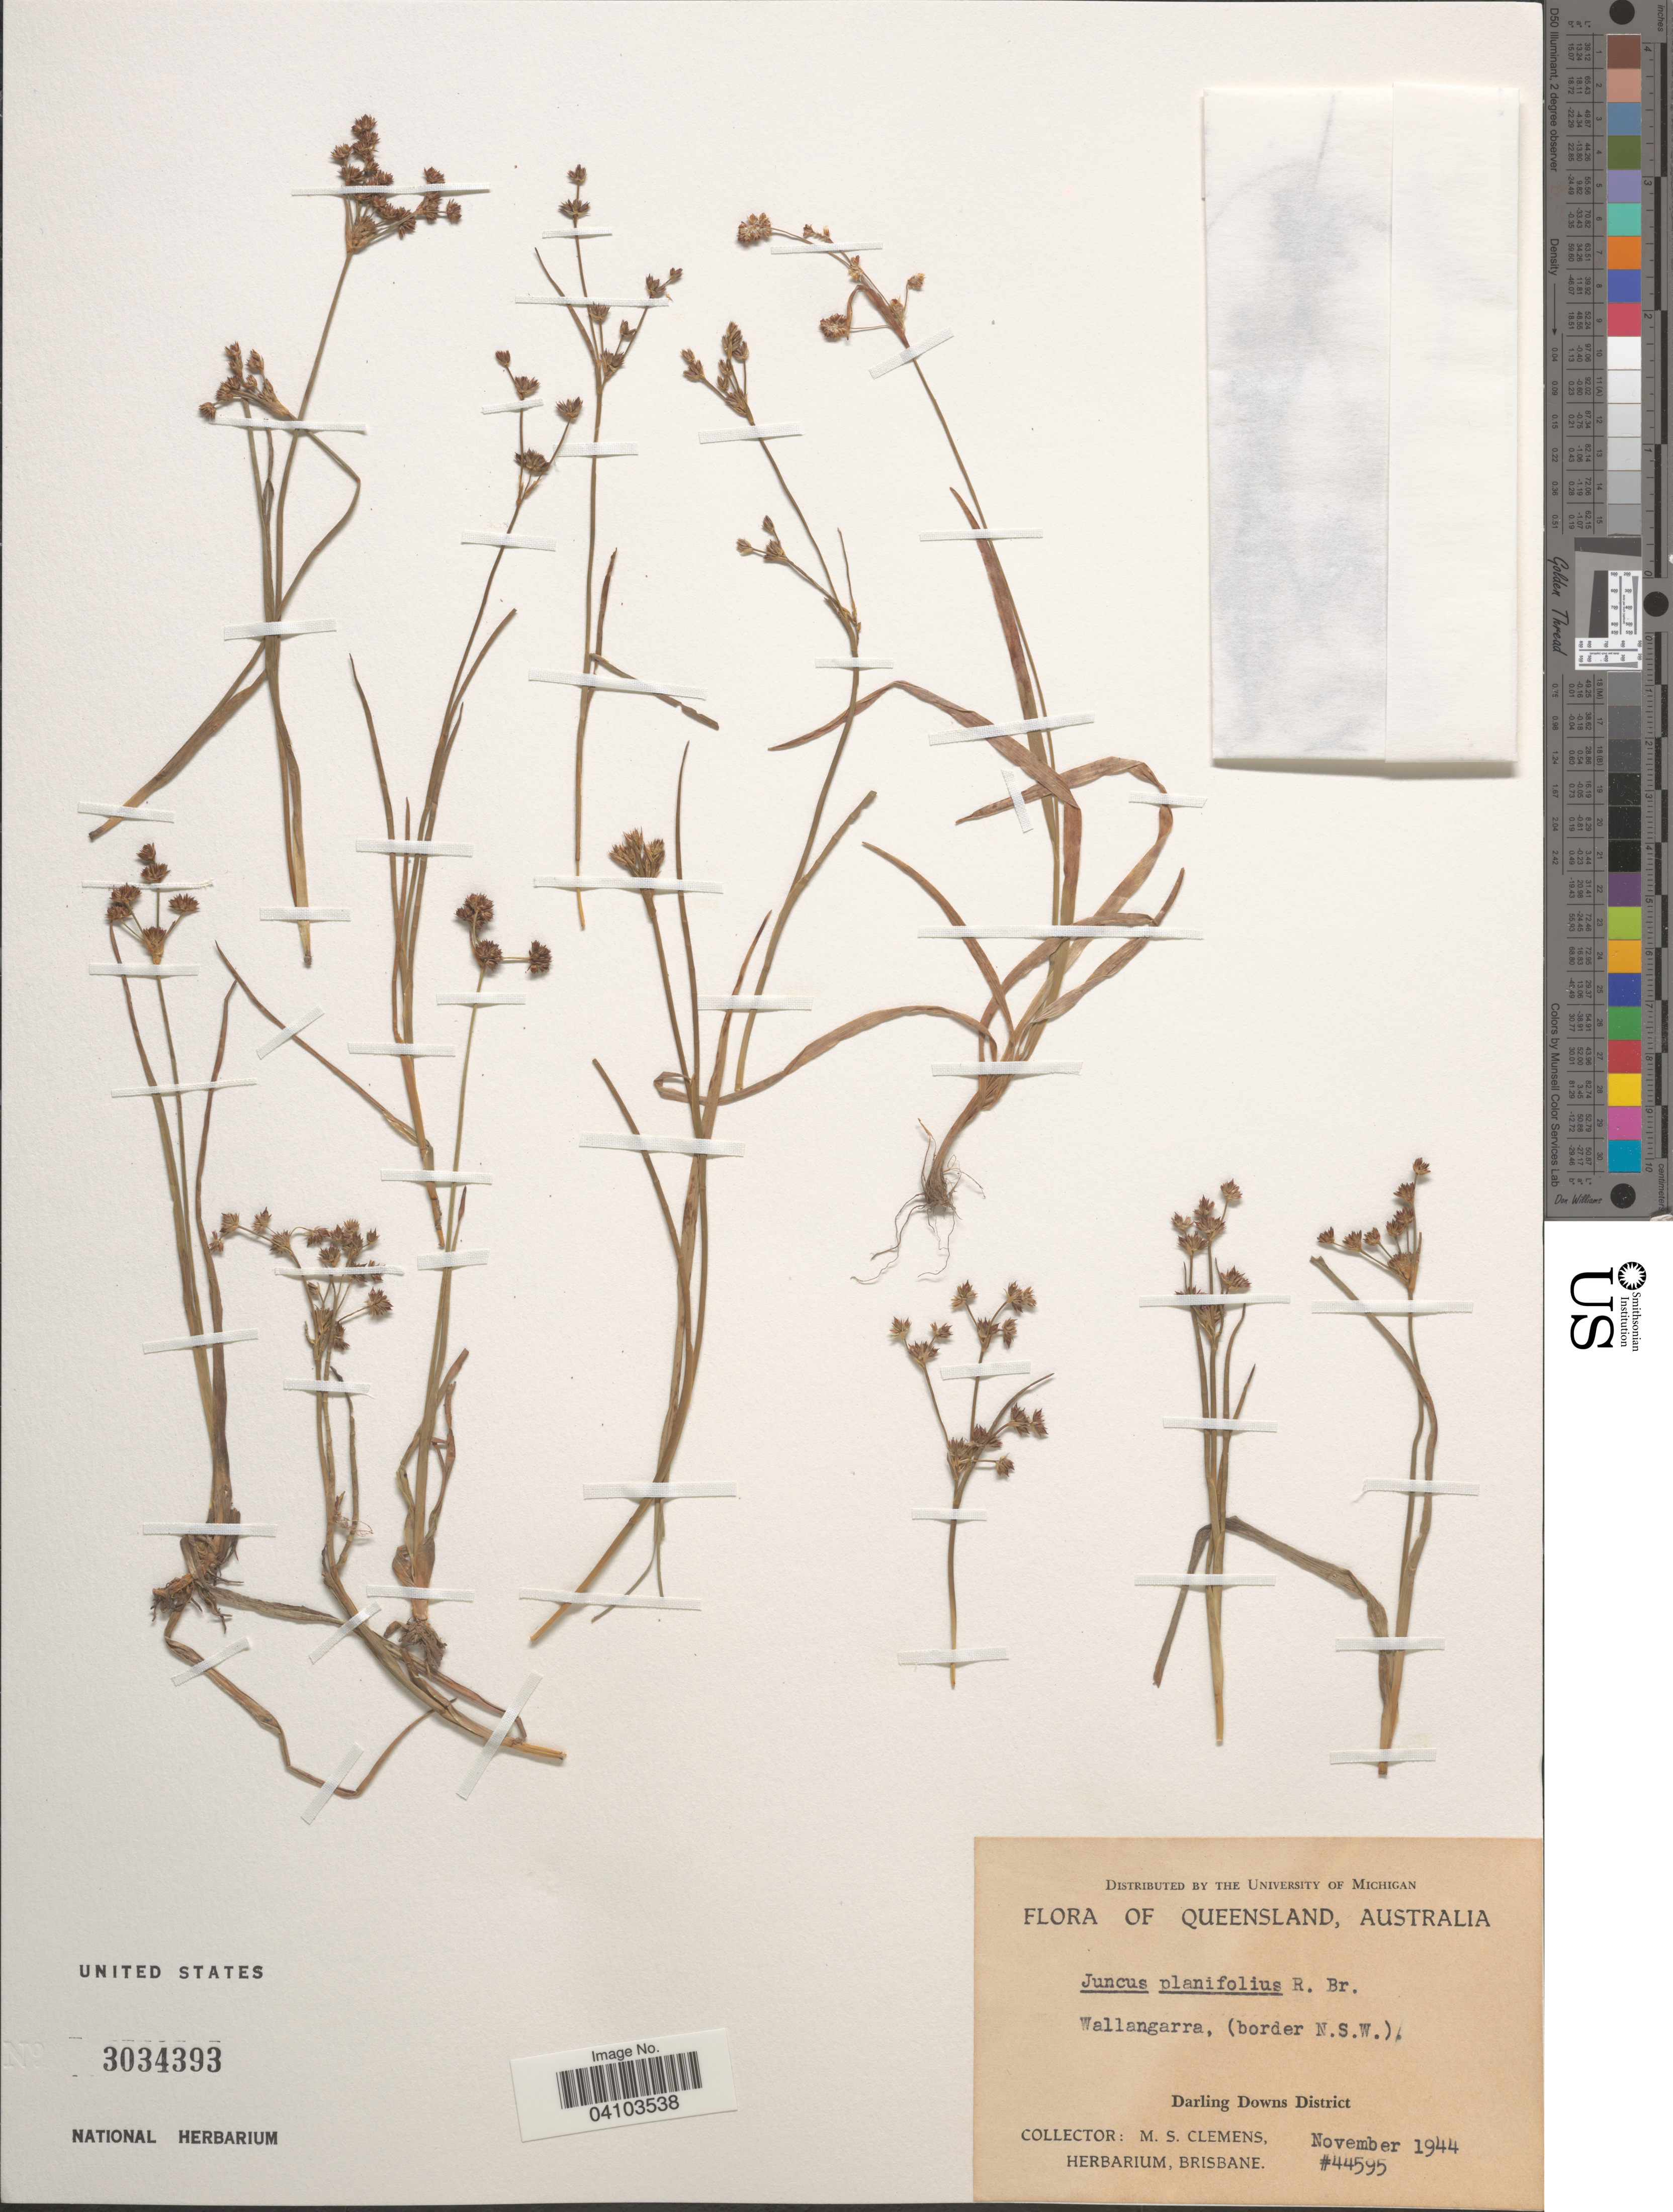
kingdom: Plantae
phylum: Tracheophyta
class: Liliopsida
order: Poales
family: Juncaceae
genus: Juncus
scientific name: Juncus planifolius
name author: R. Br.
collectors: M. S. Clemens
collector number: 44595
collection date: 1944-11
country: Australia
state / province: Queensland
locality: Wallangarra, (border N.S.W.). Darling Downs District.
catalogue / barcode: US 3034393